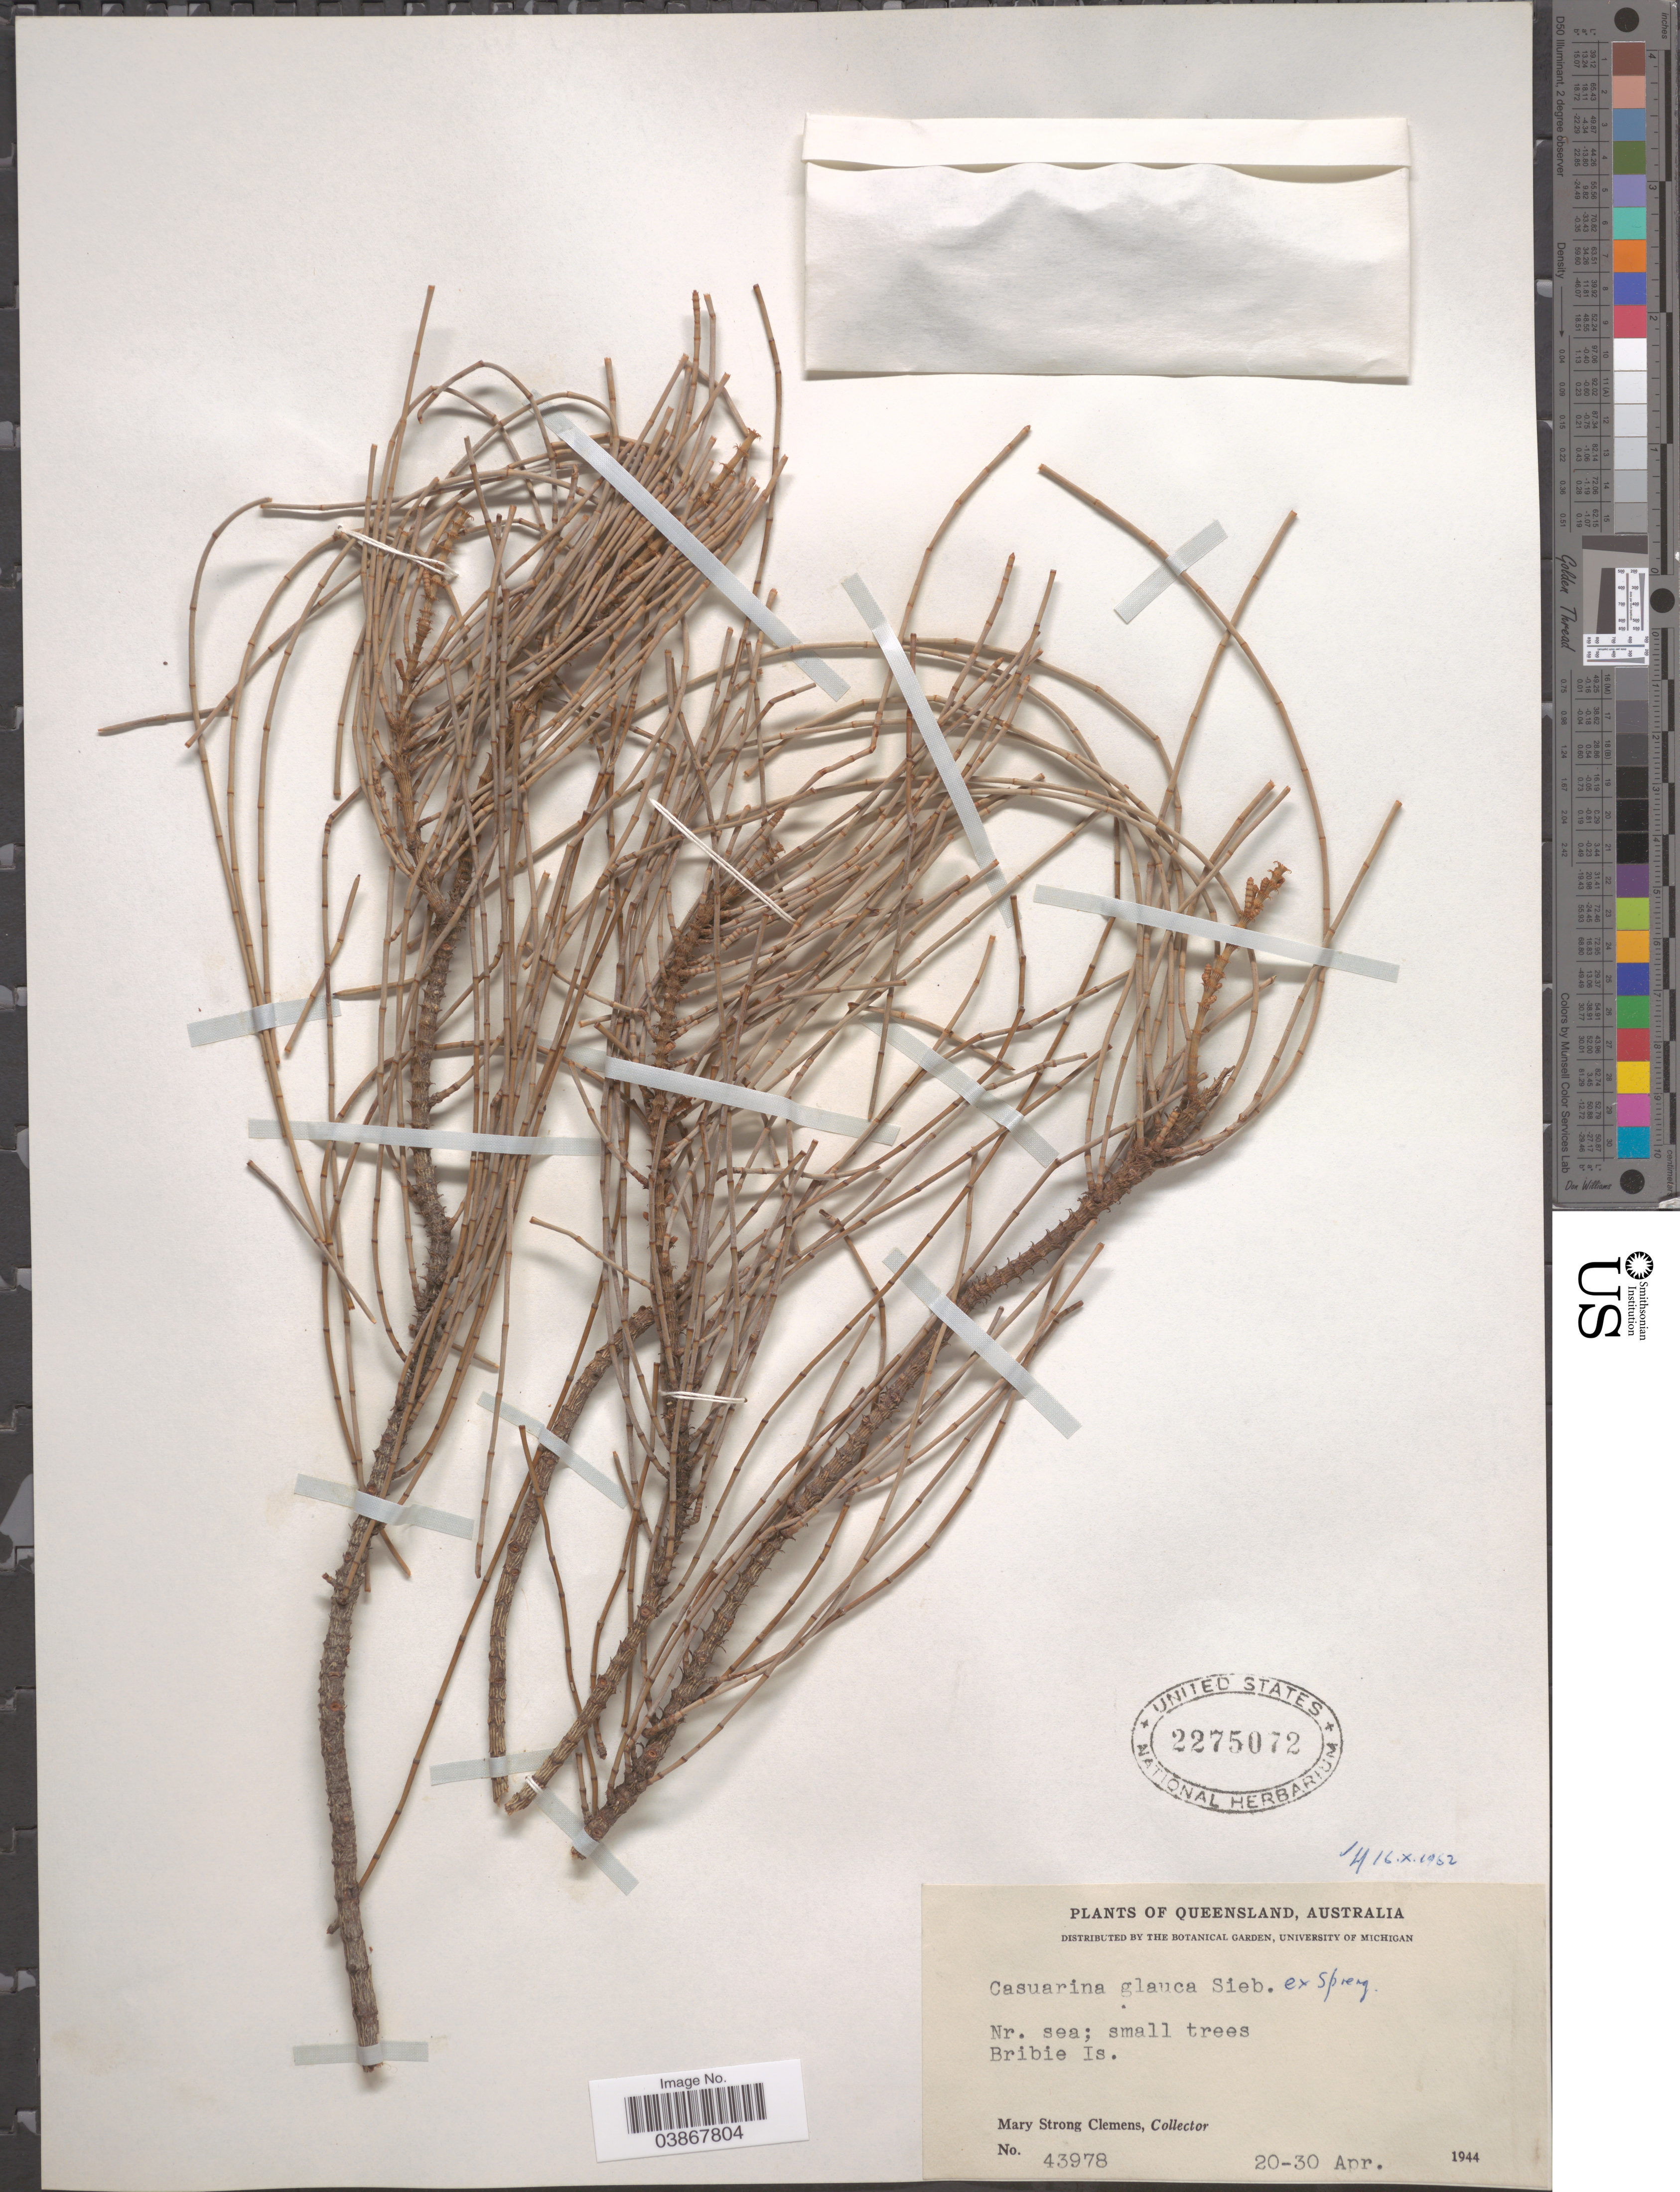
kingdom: Plantae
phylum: Tracheophyta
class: Magnoliopsida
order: Fagales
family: Casuarinaceae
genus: Casuarina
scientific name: Casuarina glauca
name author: Sieber ex Spreng.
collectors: M. S. Clemens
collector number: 43978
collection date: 1944-04-20/1944-04-30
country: Australia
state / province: Queensland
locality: Nr. sea. Bribie Is.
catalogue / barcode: US 2275072